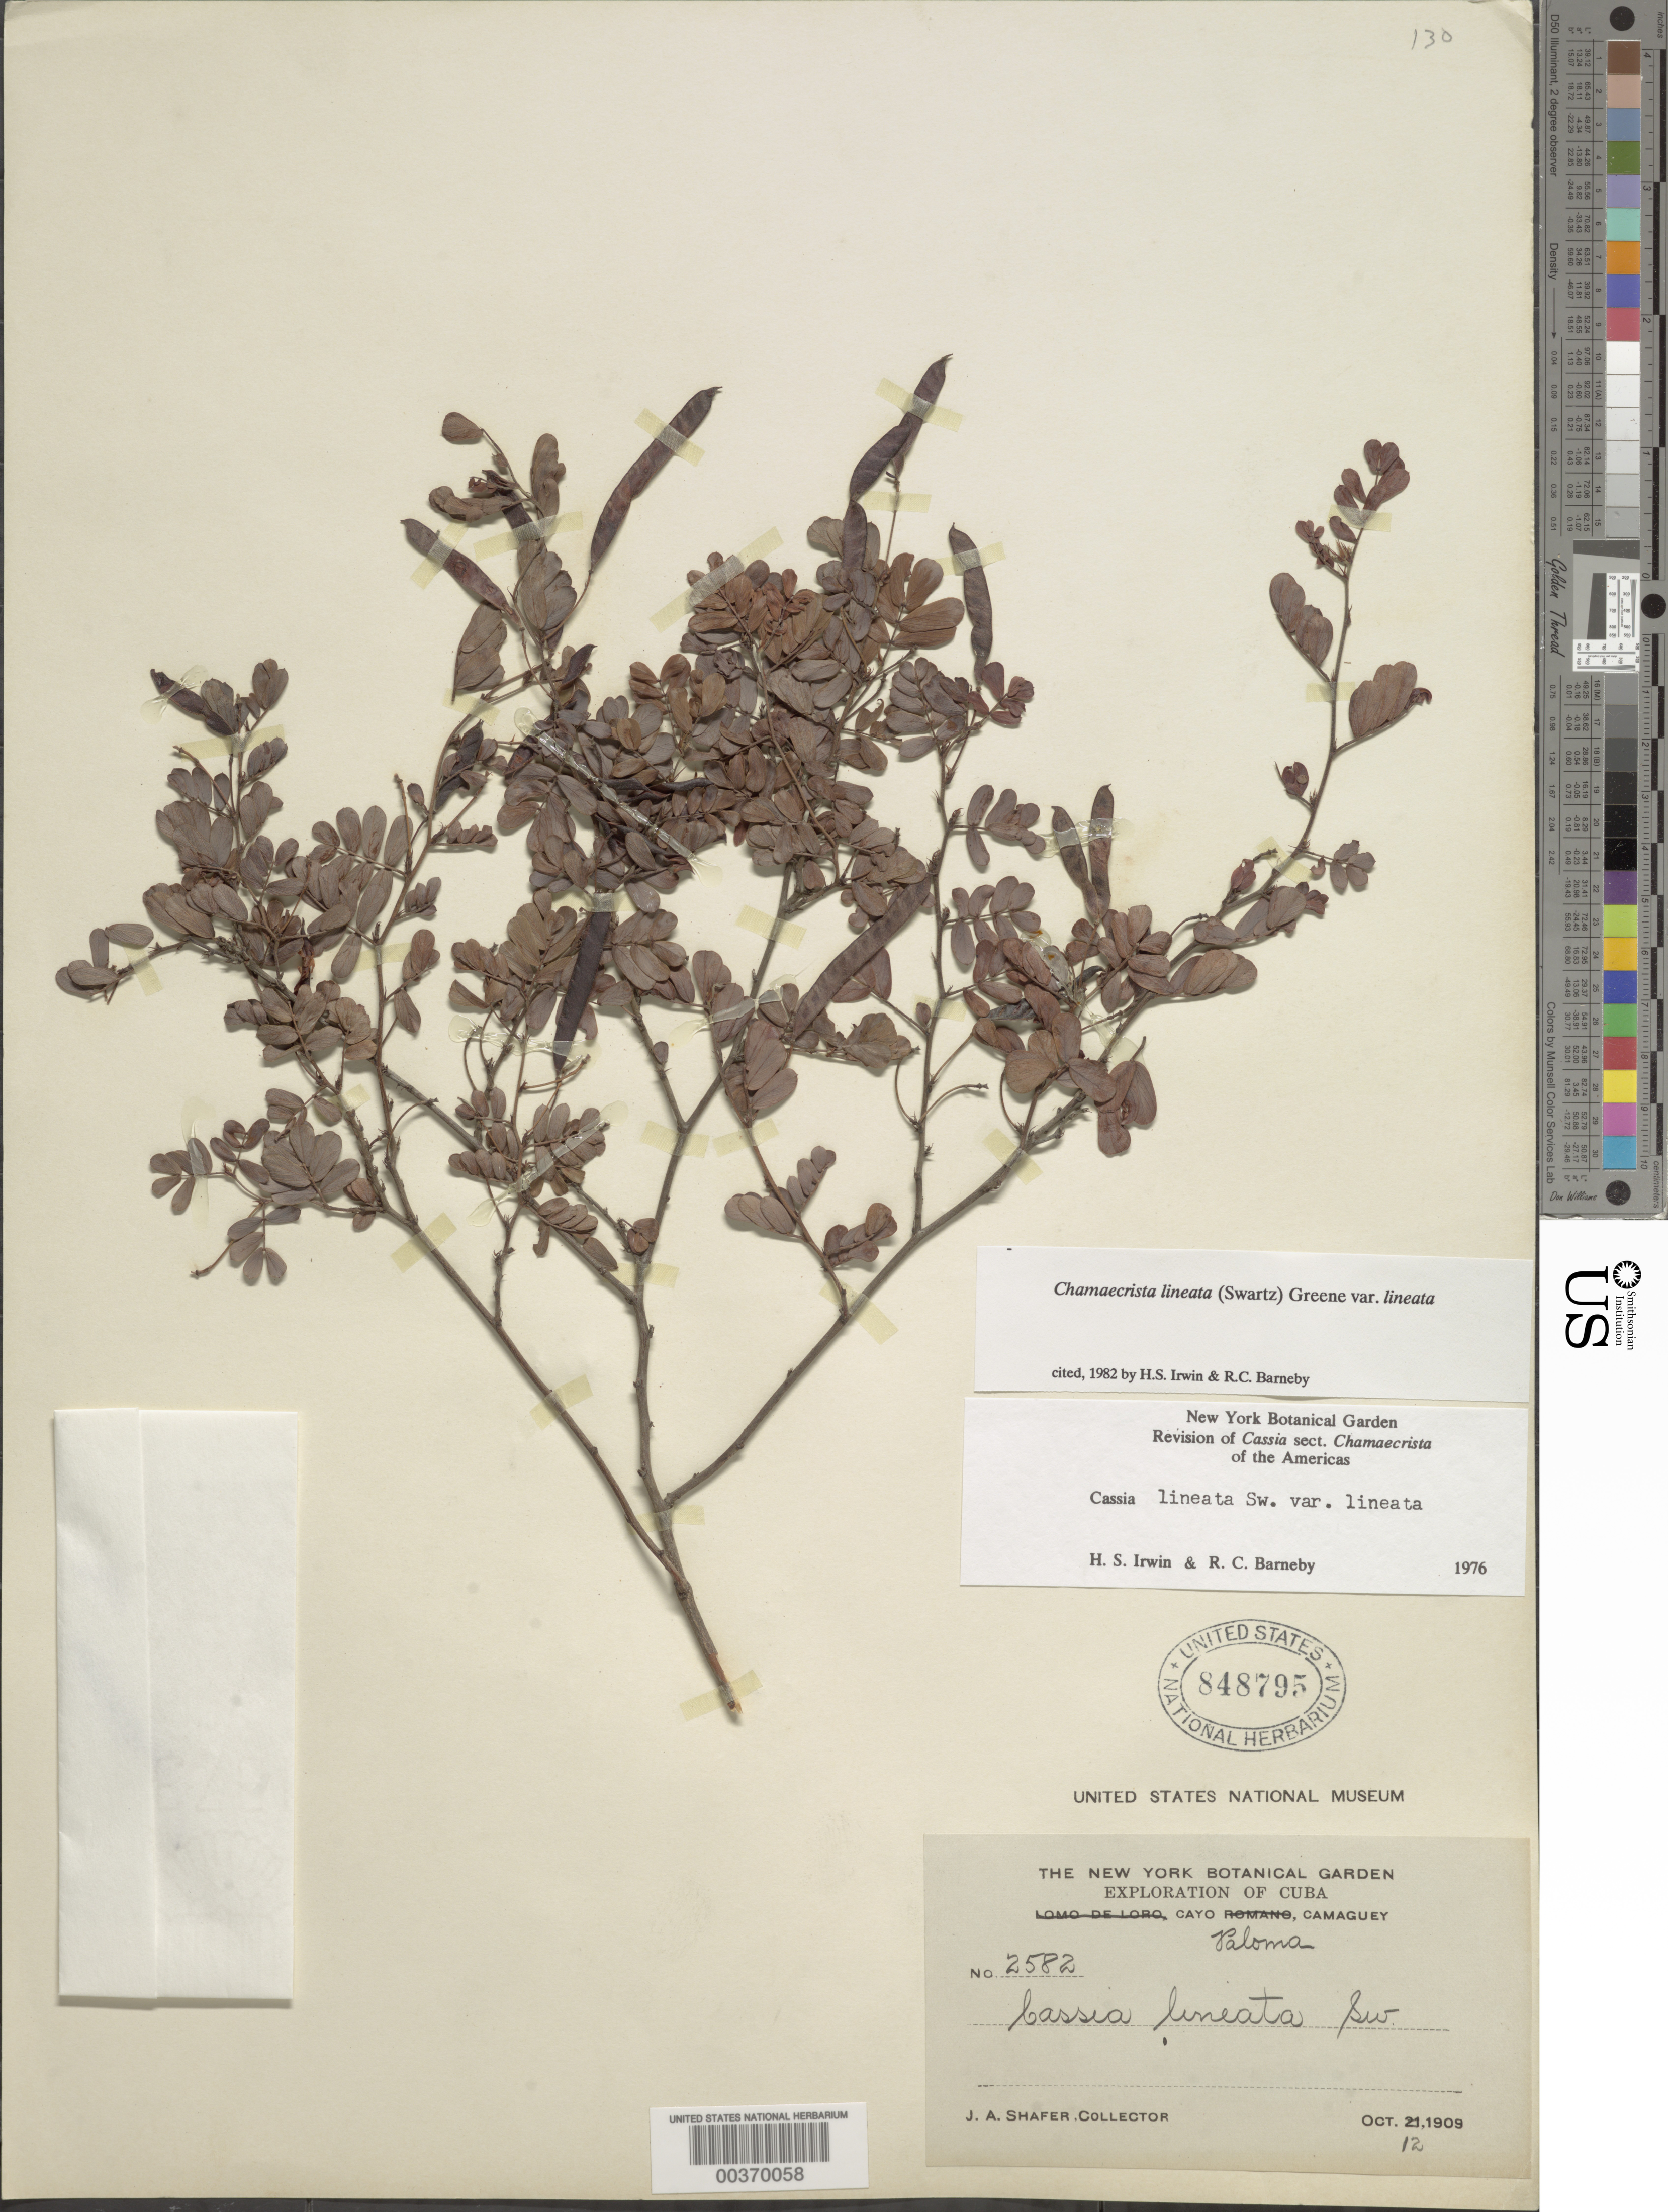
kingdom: Plantae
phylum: Tracheophyta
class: Magnoliopsida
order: Fabales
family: Fabaceae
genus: Chamaecrista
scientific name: Chamaecrista lineata var. lineata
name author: (Sw.) Greene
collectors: J. A. Shafer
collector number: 2582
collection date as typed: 12 Oct 1909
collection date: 1909-10-12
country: Cuba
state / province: Camagüey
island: Greater Antilles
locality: Cayo Paloma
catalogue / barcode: US 848795